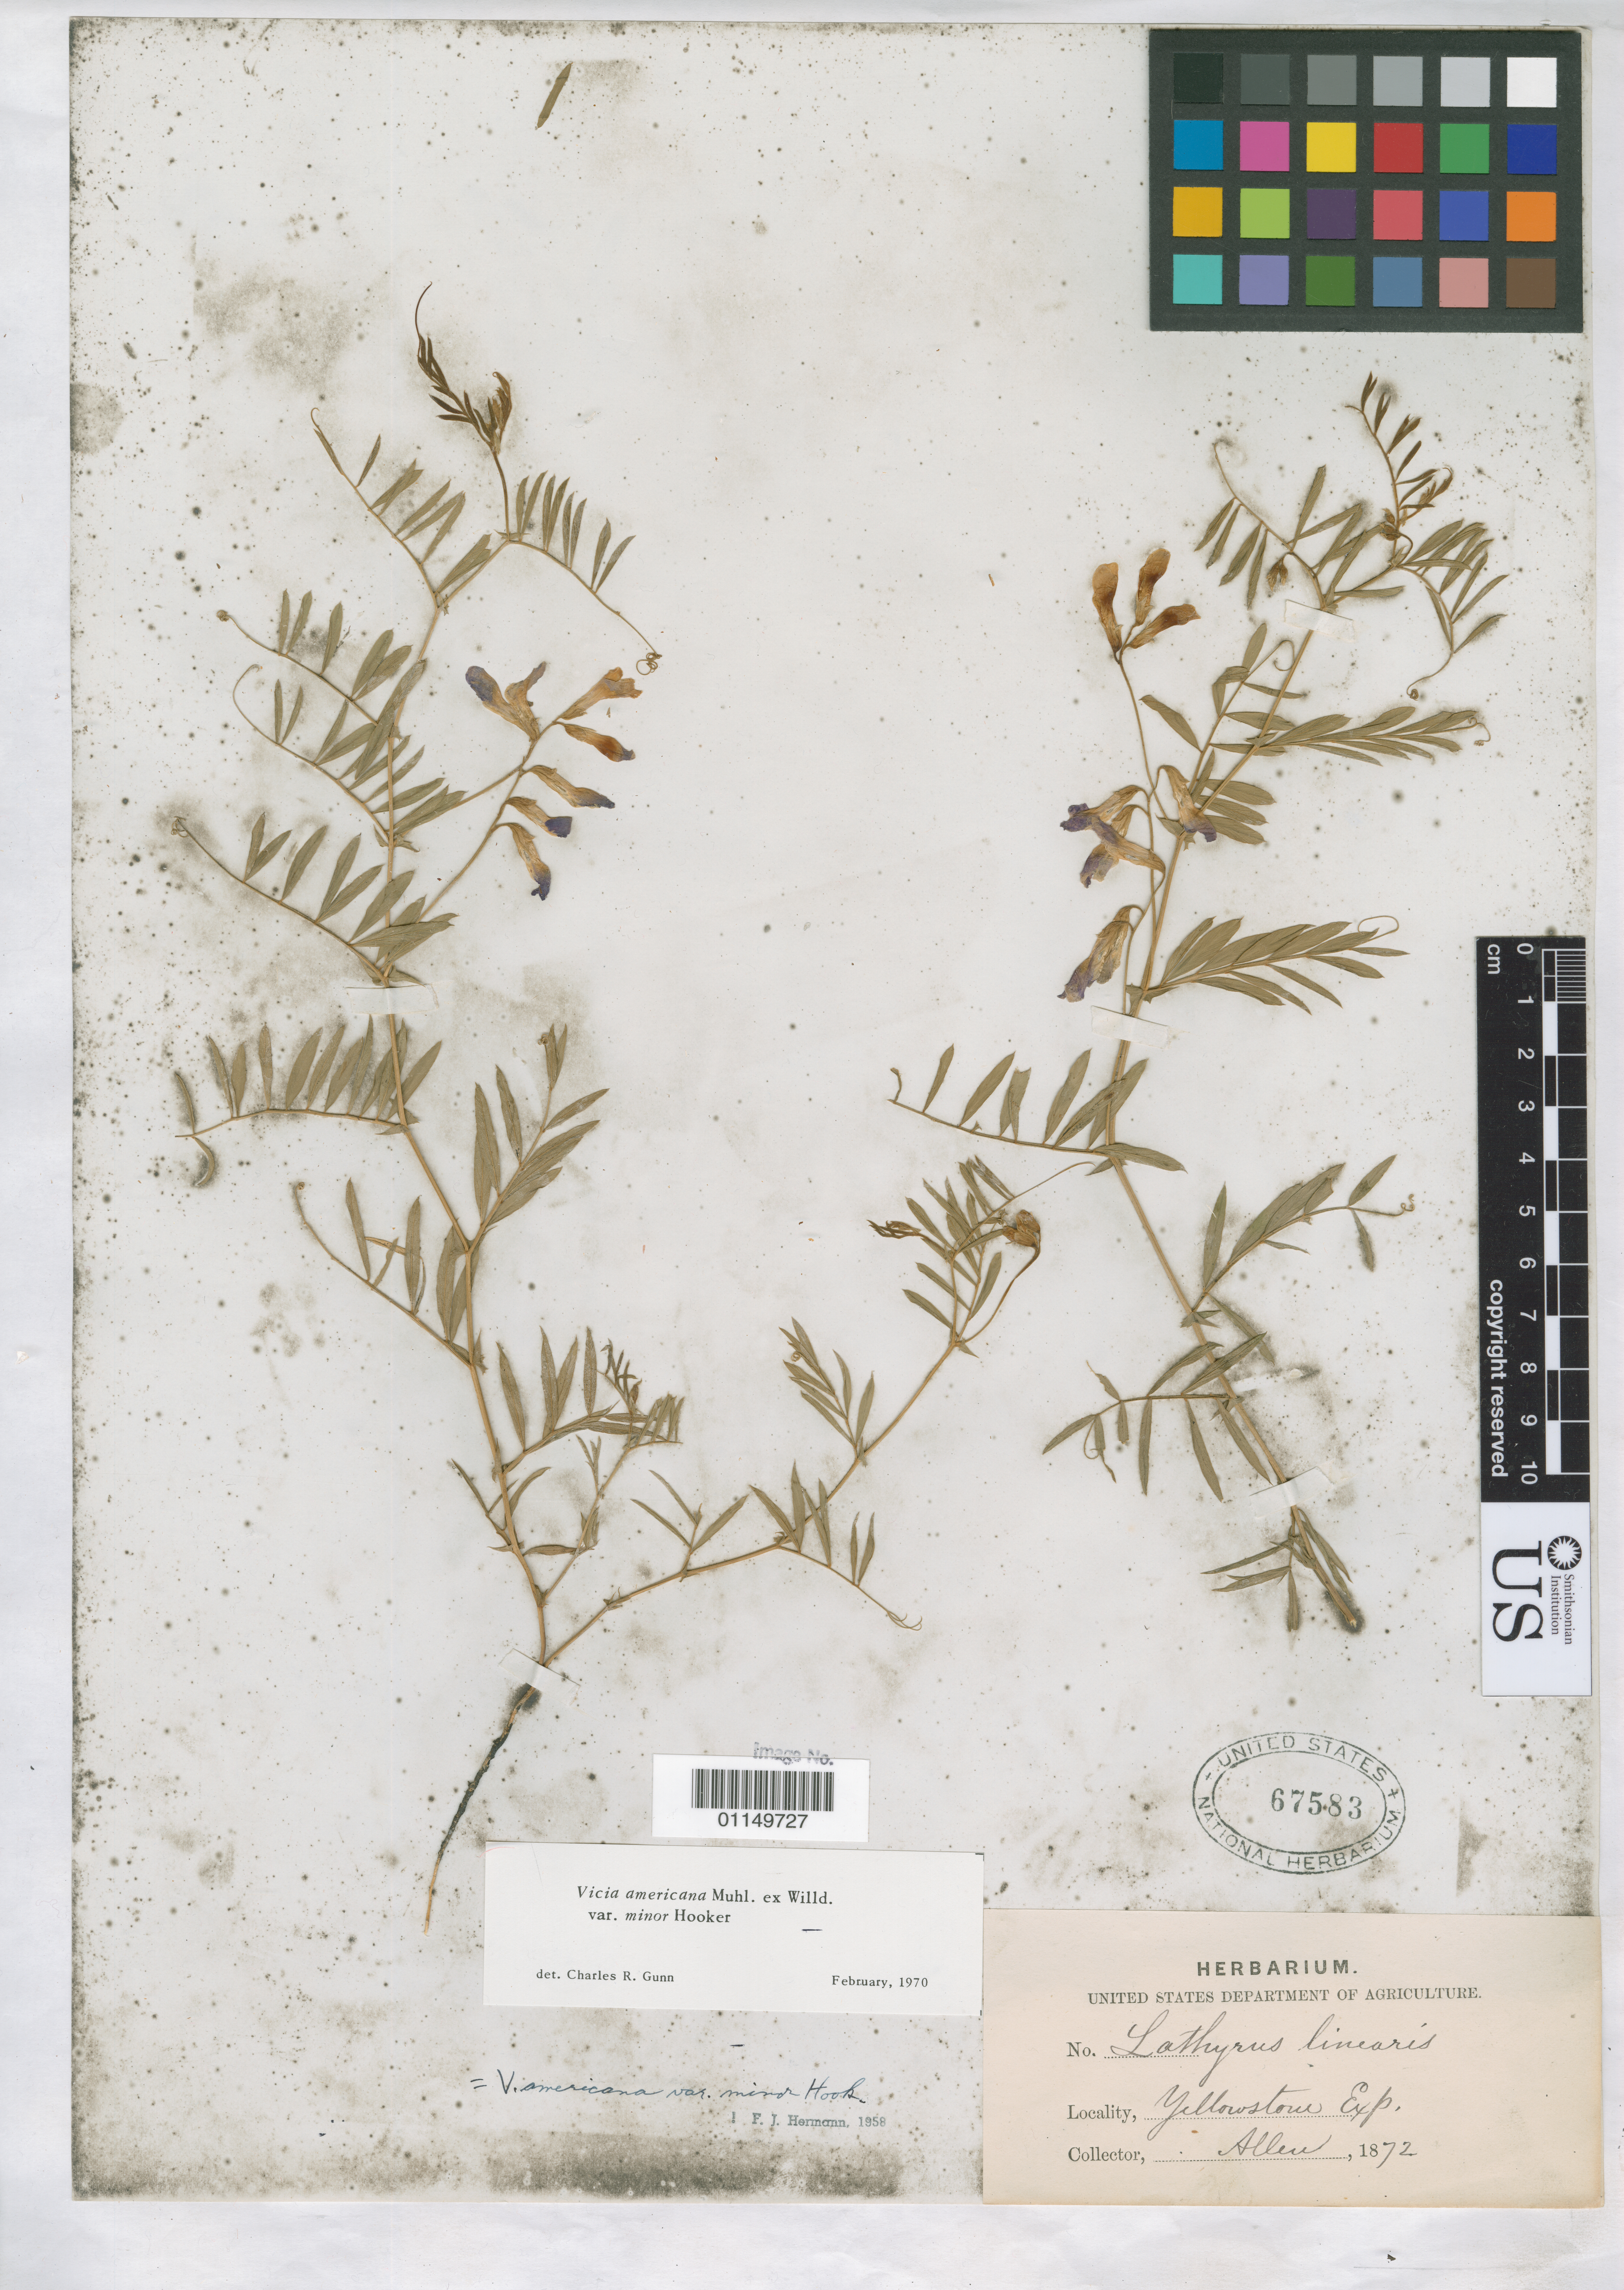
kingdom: Plantae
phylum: Tracheophyta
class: Magnoliopsida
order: Fabales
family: Fabaceae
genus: Vicia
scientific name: Vicia americana var. minor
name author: Hook.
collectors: -- Allen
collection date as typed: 1872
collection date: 1872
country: United States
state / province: Wyoming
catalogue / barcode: US 67583